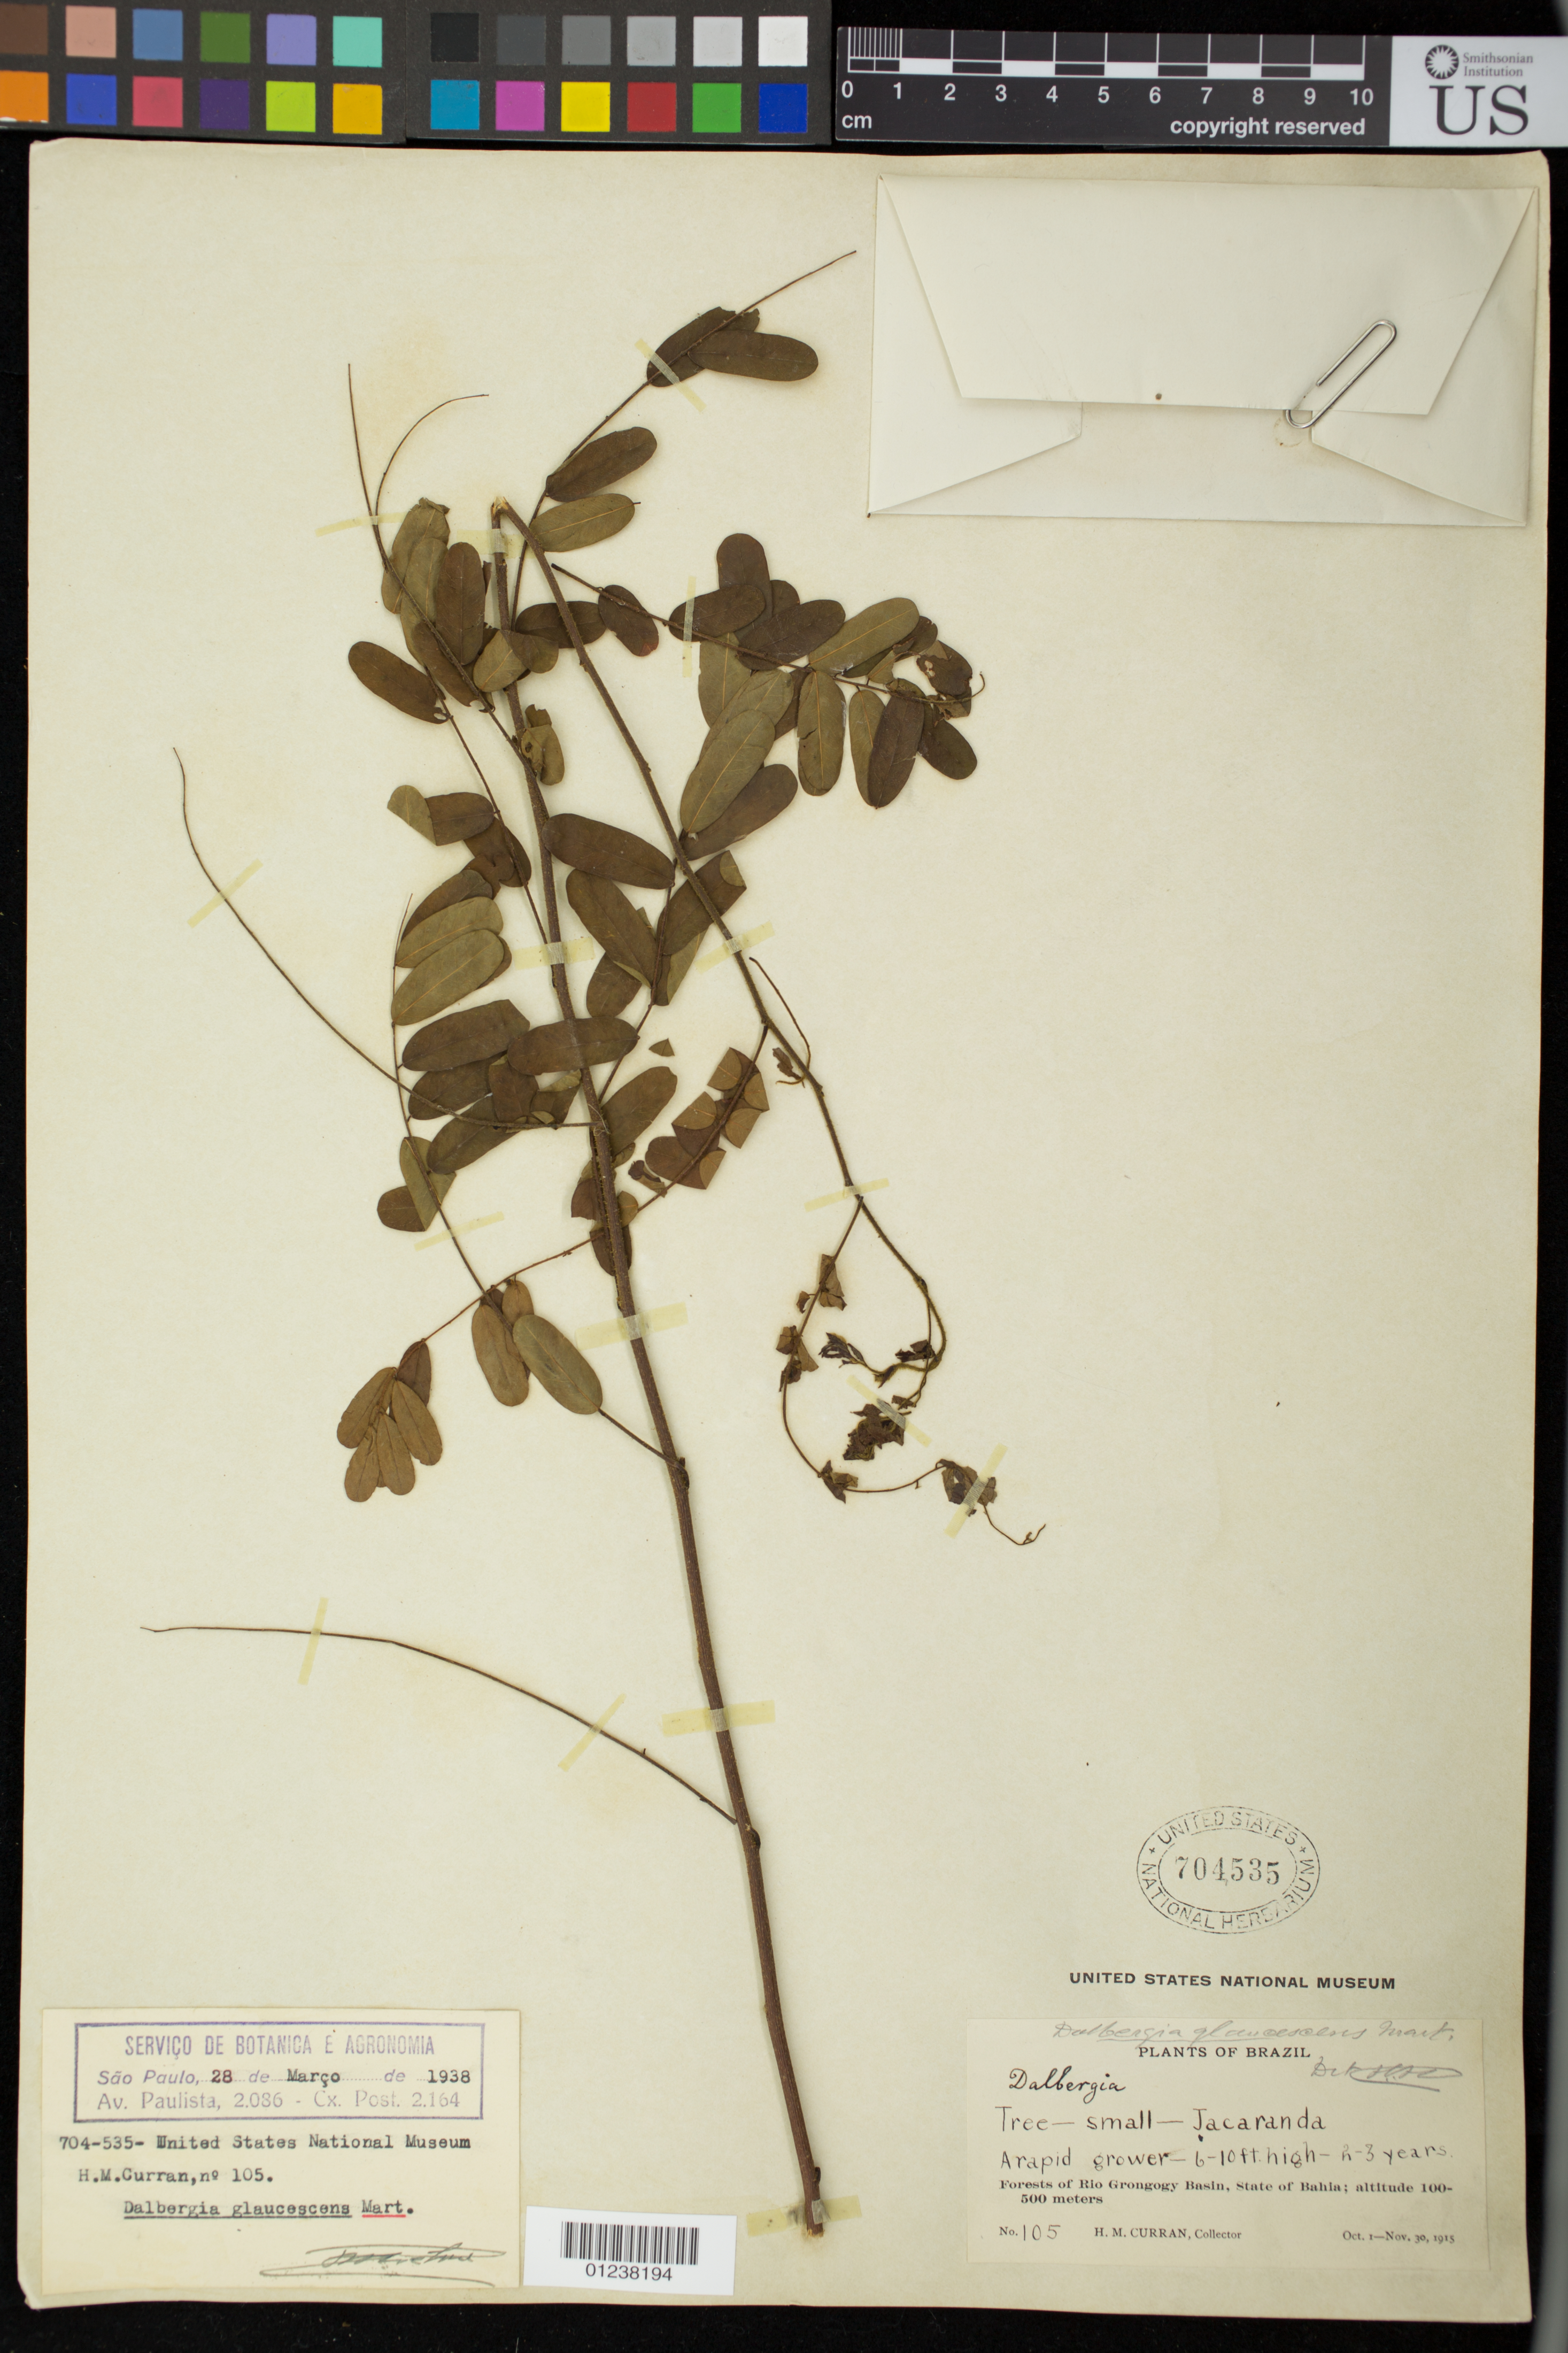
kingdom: Plantae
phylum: Tracheophyta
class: Magnoliopsida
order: Fabales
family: Fabaceae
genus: Dalbergia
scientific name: Dalbergia glaucescens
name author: (Benth.) Benth.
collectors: H. M. Curran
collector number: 105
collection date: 1915-10-01/1915-11-30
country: Brazil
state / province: Bahia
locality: Forests of Rio Grongogy Basin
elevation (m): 100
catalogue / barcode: US 704535